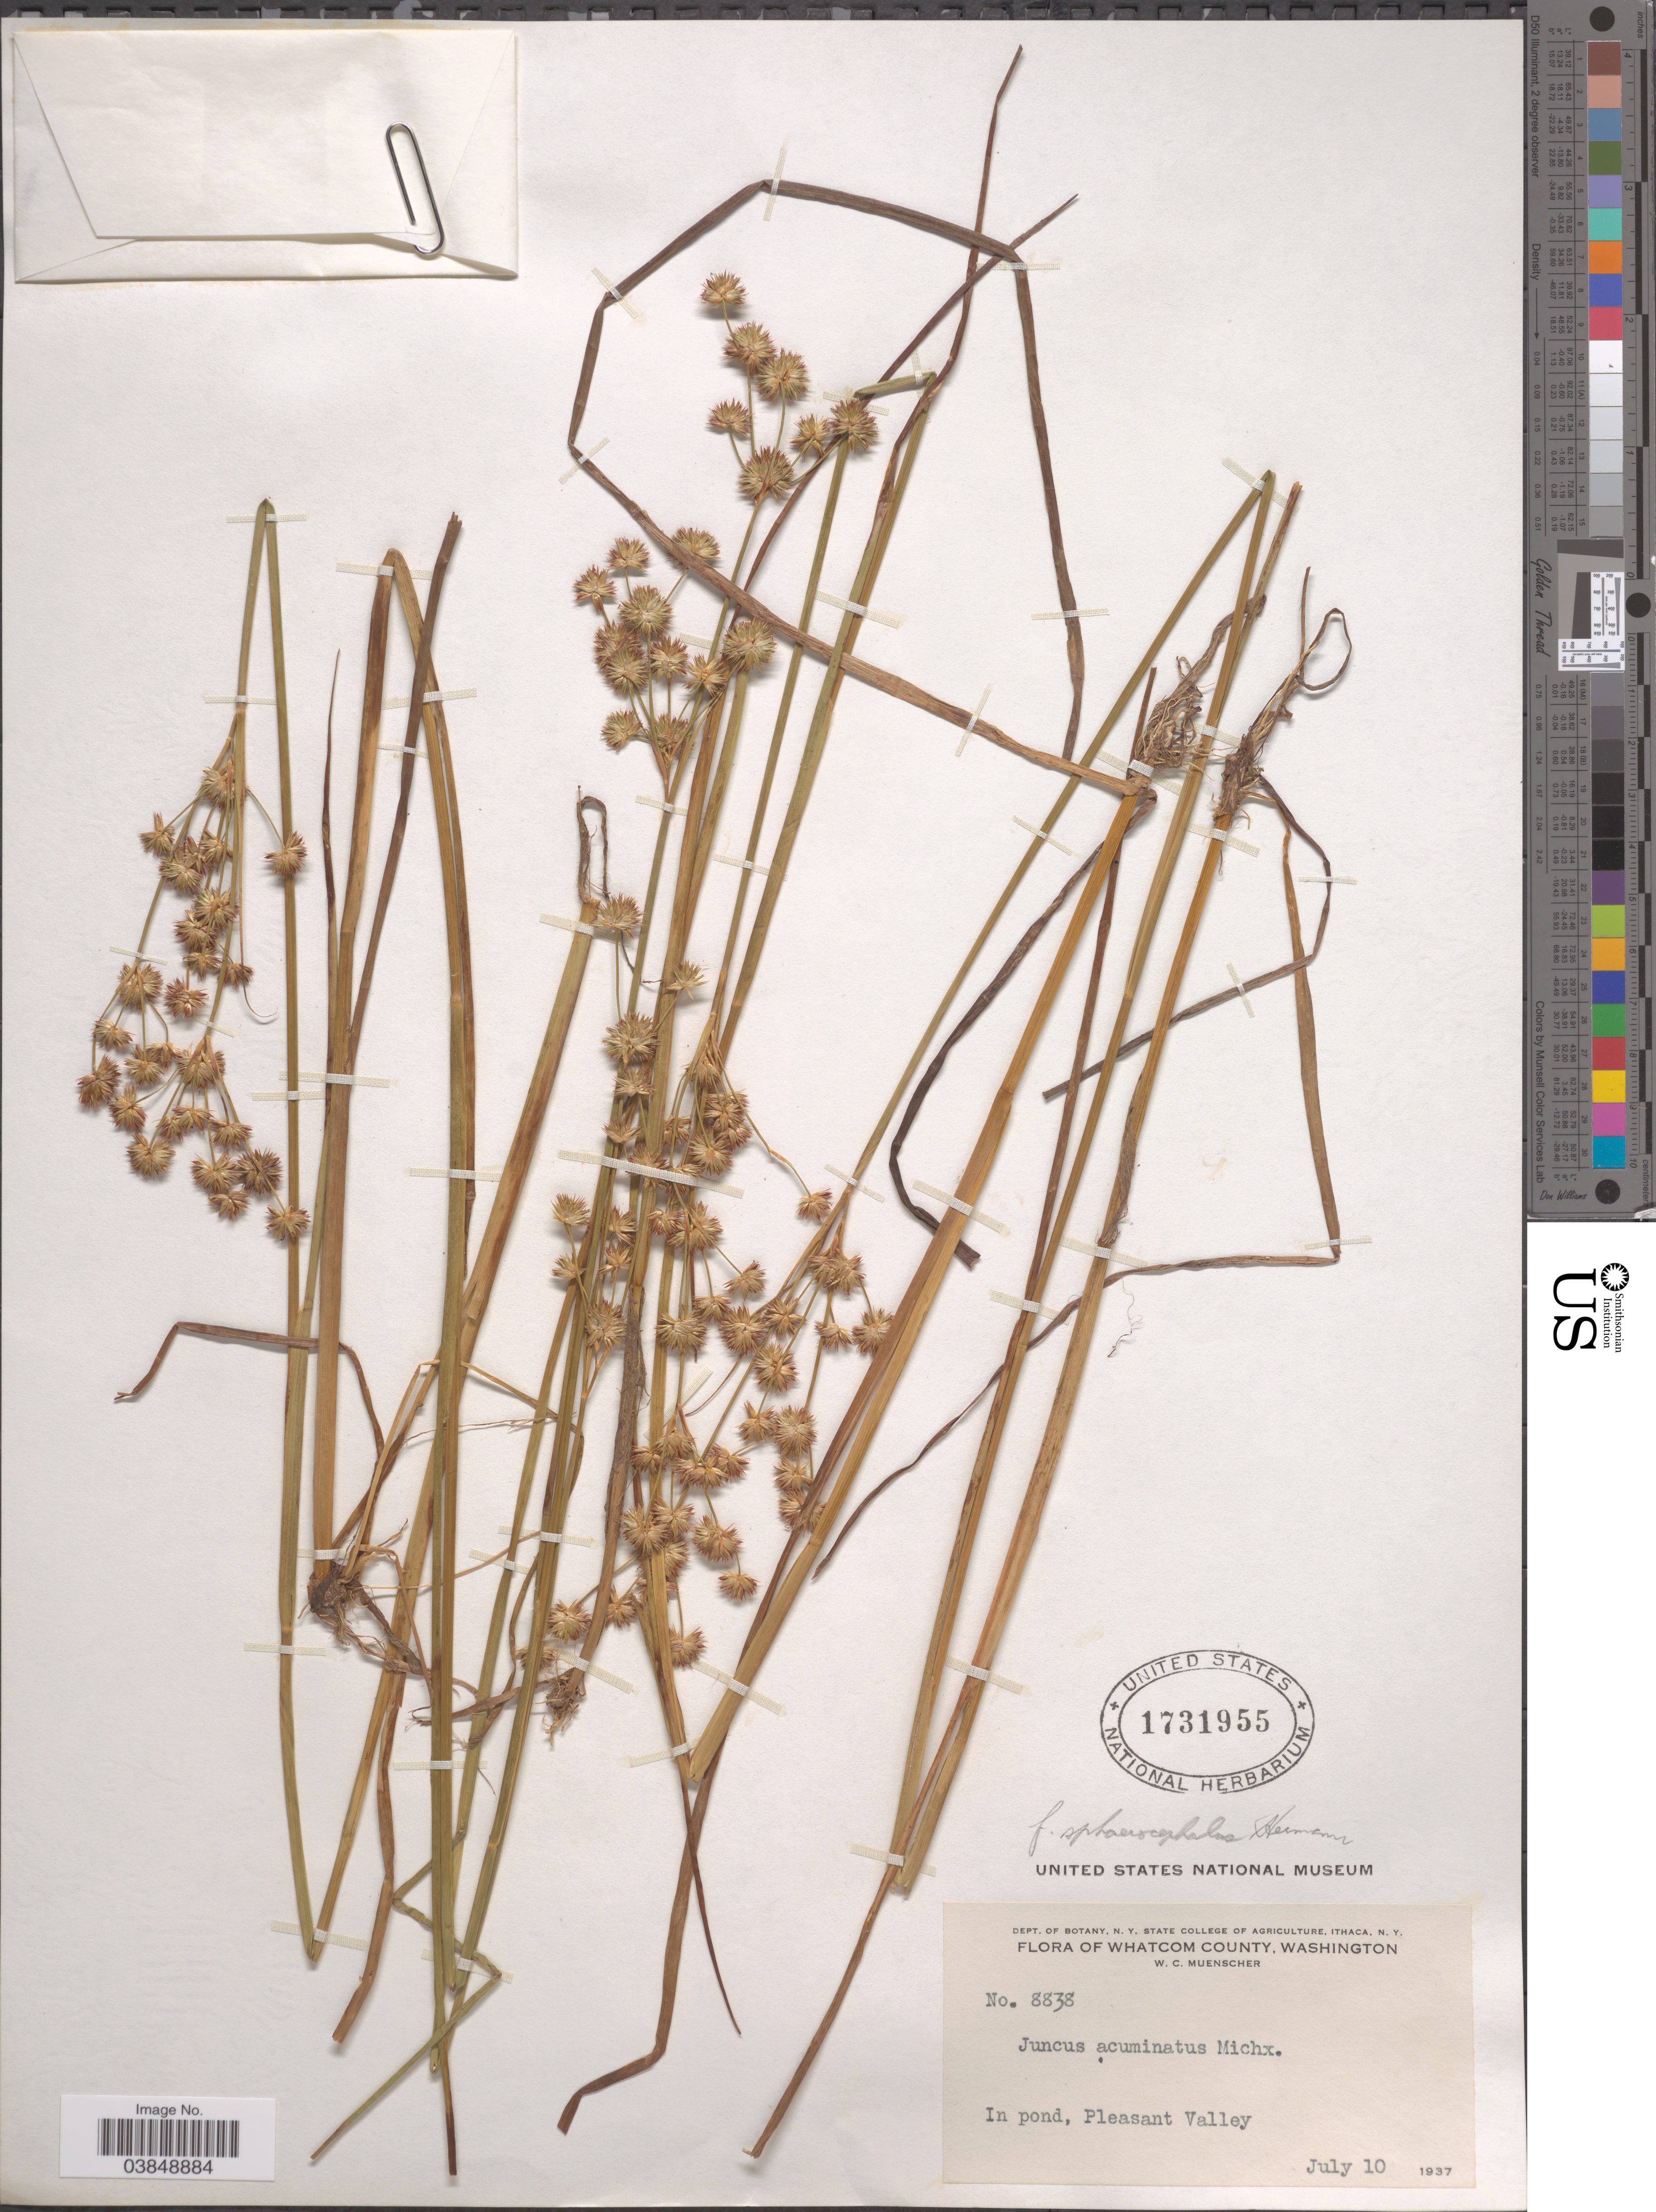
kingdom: Plantae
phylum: Tracheophyta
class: Liliopsida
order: Poales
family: Juncaceae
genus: Juncus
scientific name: Juncus acuminatus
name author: Michx.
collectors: W. Muenscher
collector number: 8838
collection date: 1937-07-10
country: United States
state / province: Washington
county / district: Whatcom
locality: Whatcom County. Pleasant Valley.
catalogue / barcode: US 1731955